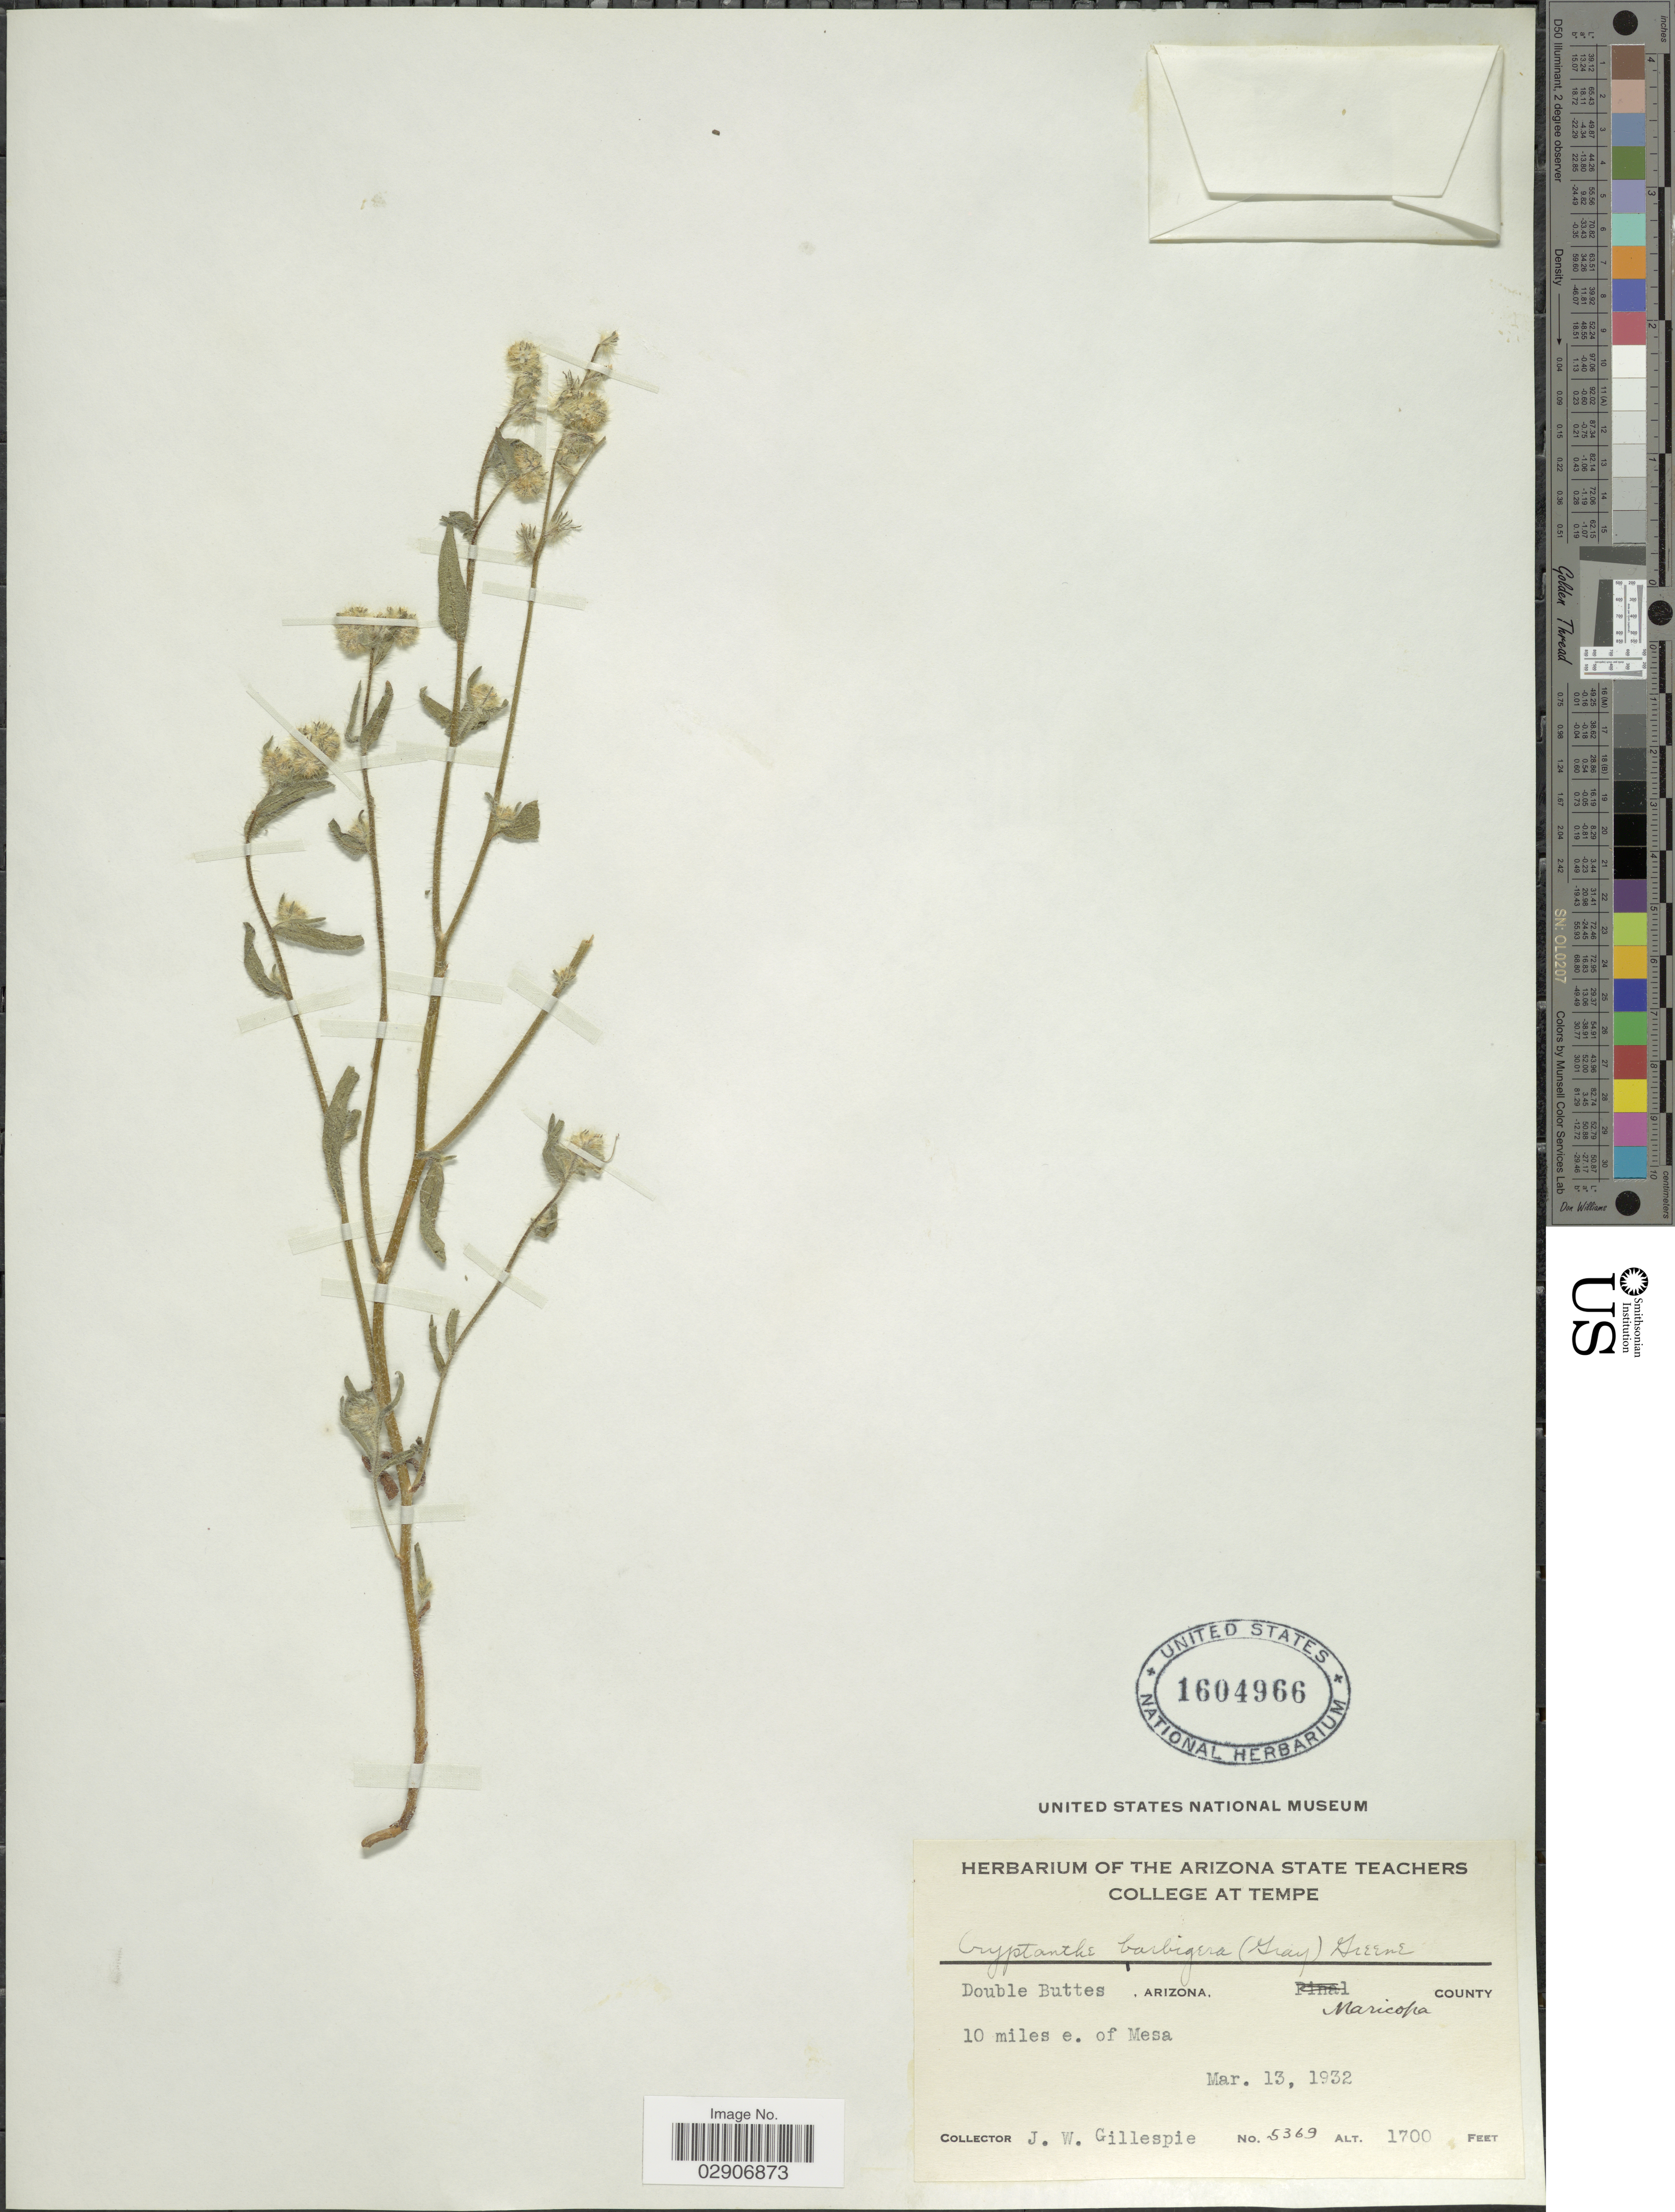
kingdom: Plantae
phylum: Tracheophyta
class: Magnoliopsida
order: Boraginales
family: Boraginaceae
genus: Cryptantha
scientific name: Cryptantha barbigera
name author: (A. Gray) Greene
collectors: J. W. Gillespie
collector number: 5369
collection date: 1932-03-13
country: United States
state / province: Arizona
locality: Double Buttes. Maricopa County. 10 miles e. of Mesa.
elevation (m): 518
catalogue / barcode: US 1604966